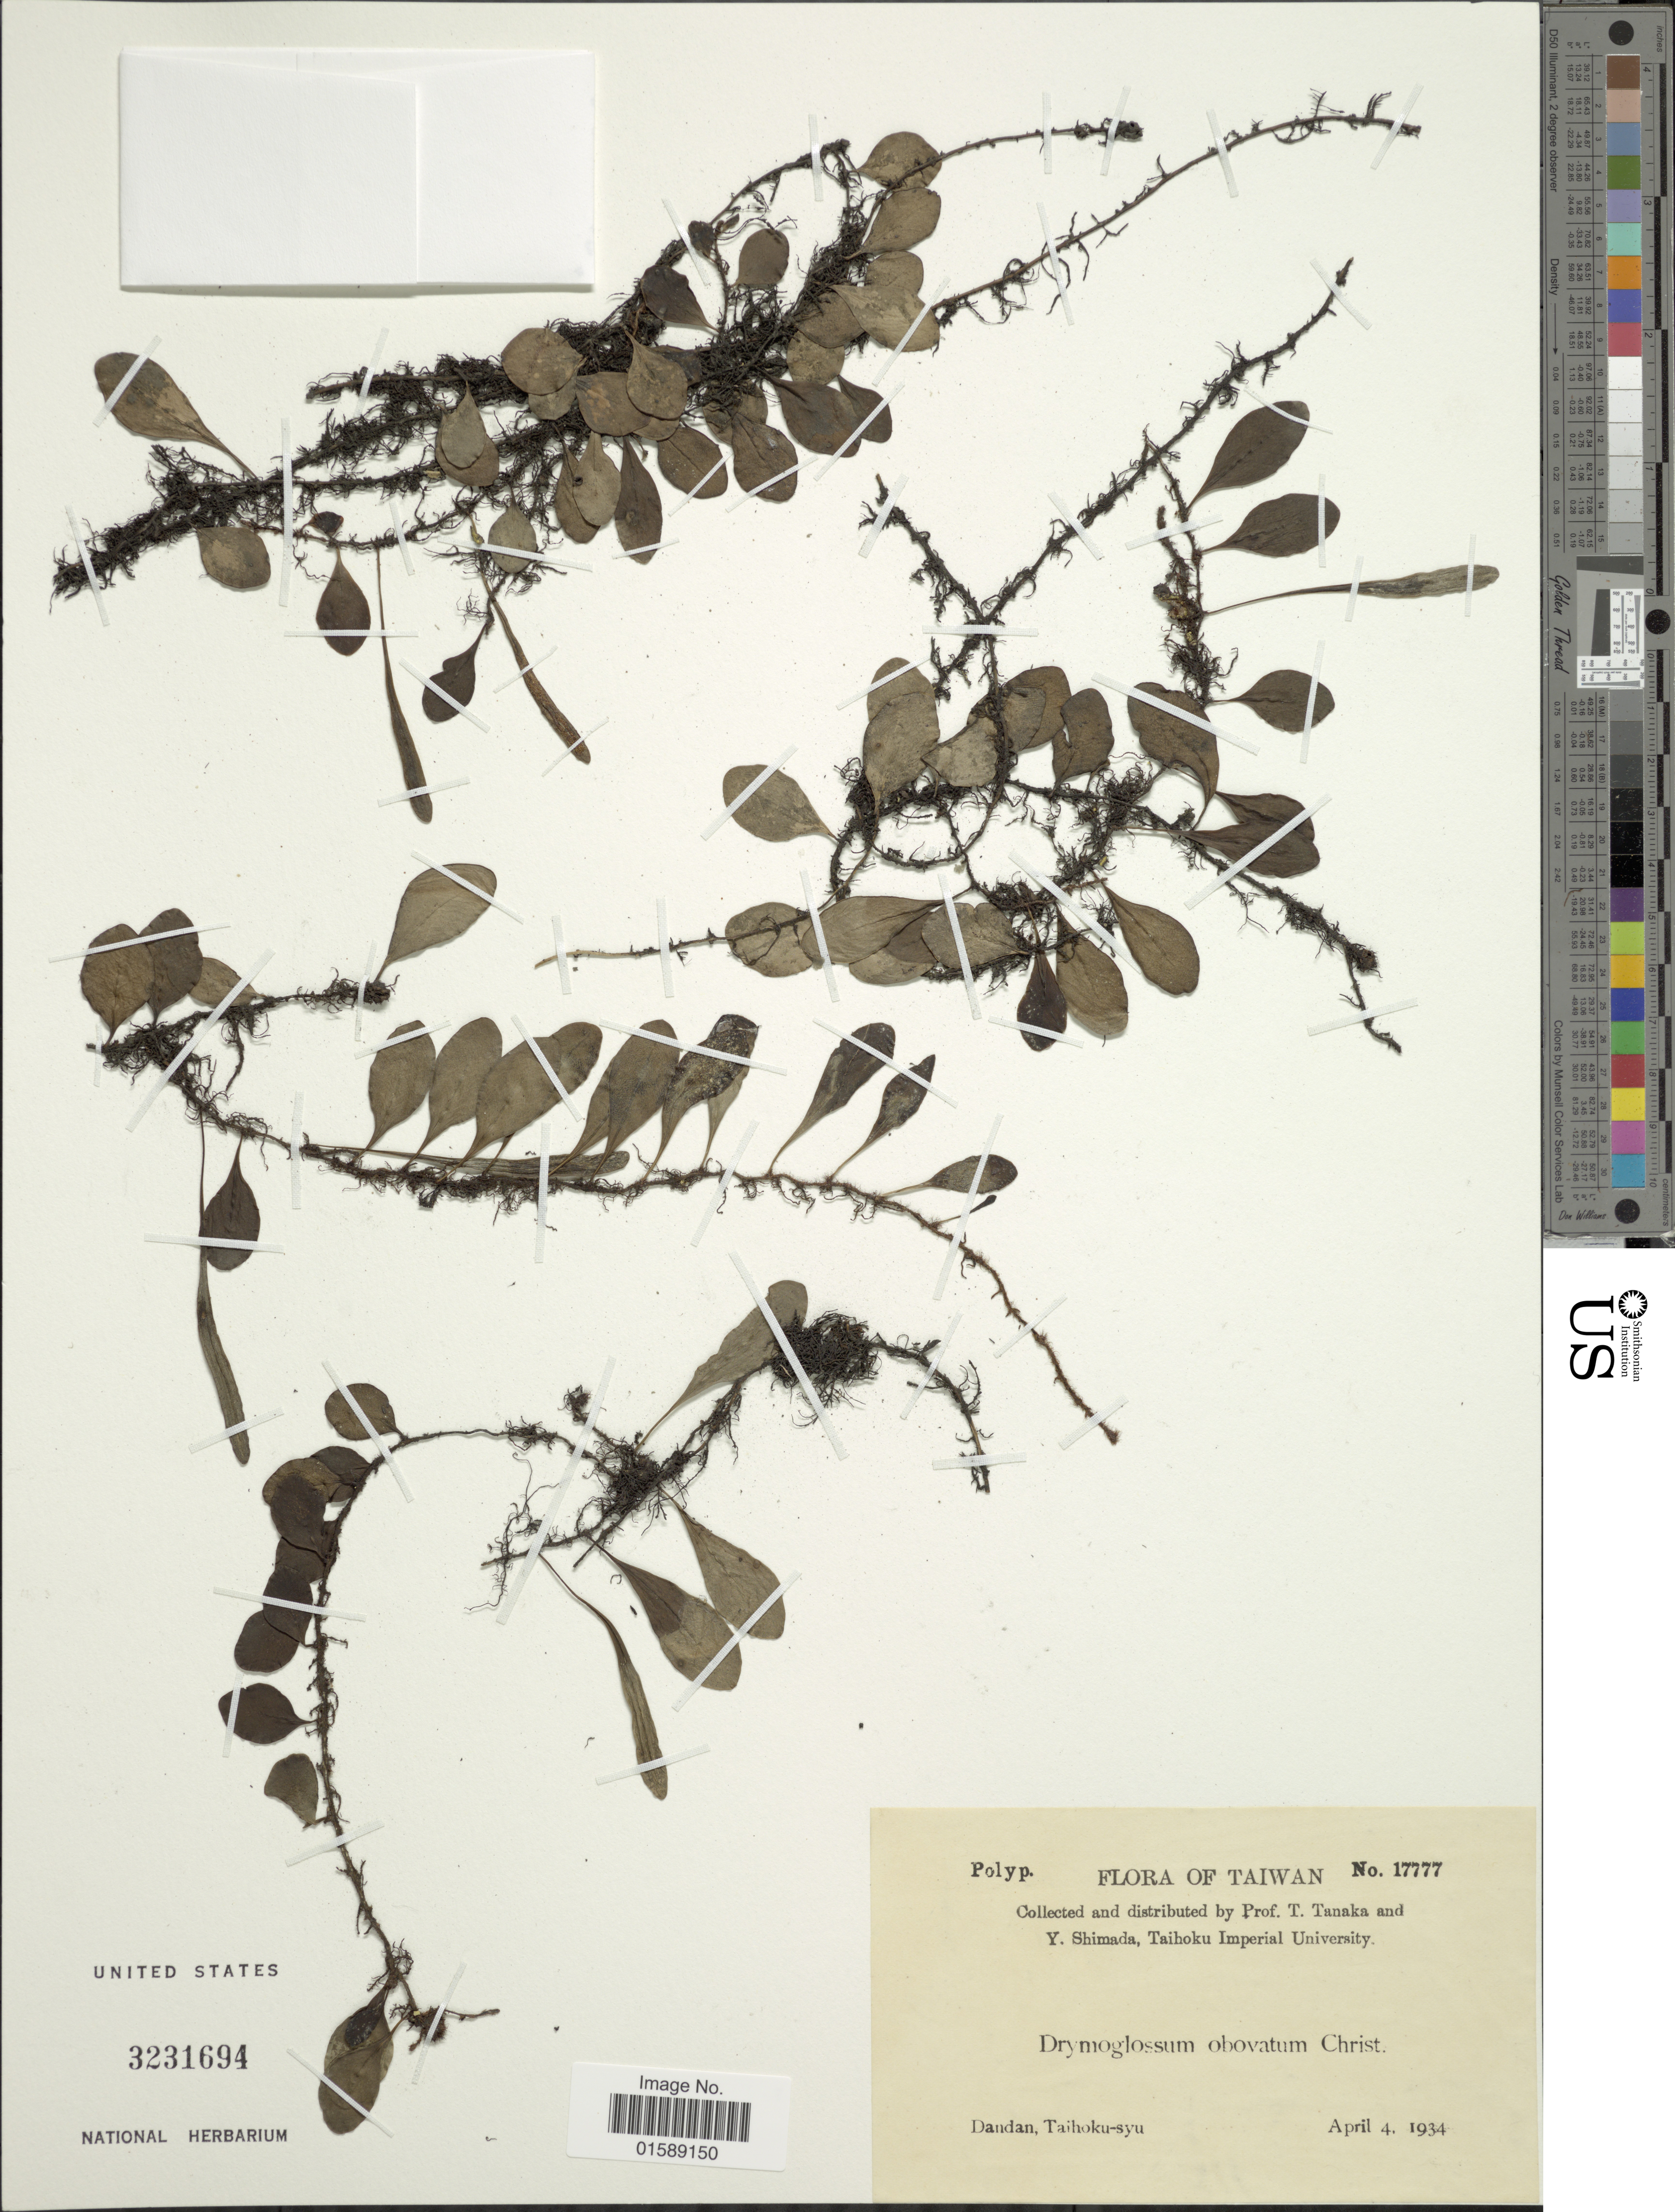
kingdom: Plantae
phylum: Tracheophyta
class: Polypodiopsida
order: Polypodiales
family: Polypodiaceae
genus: Pyrrosia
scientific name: Pyrrosia obovata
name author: (Blume) Ching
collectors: T. Tanaka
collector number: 17777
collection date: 1934-04-04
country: Taiwan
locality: Dandan, Taihoku-syu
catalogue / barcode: US 3231694